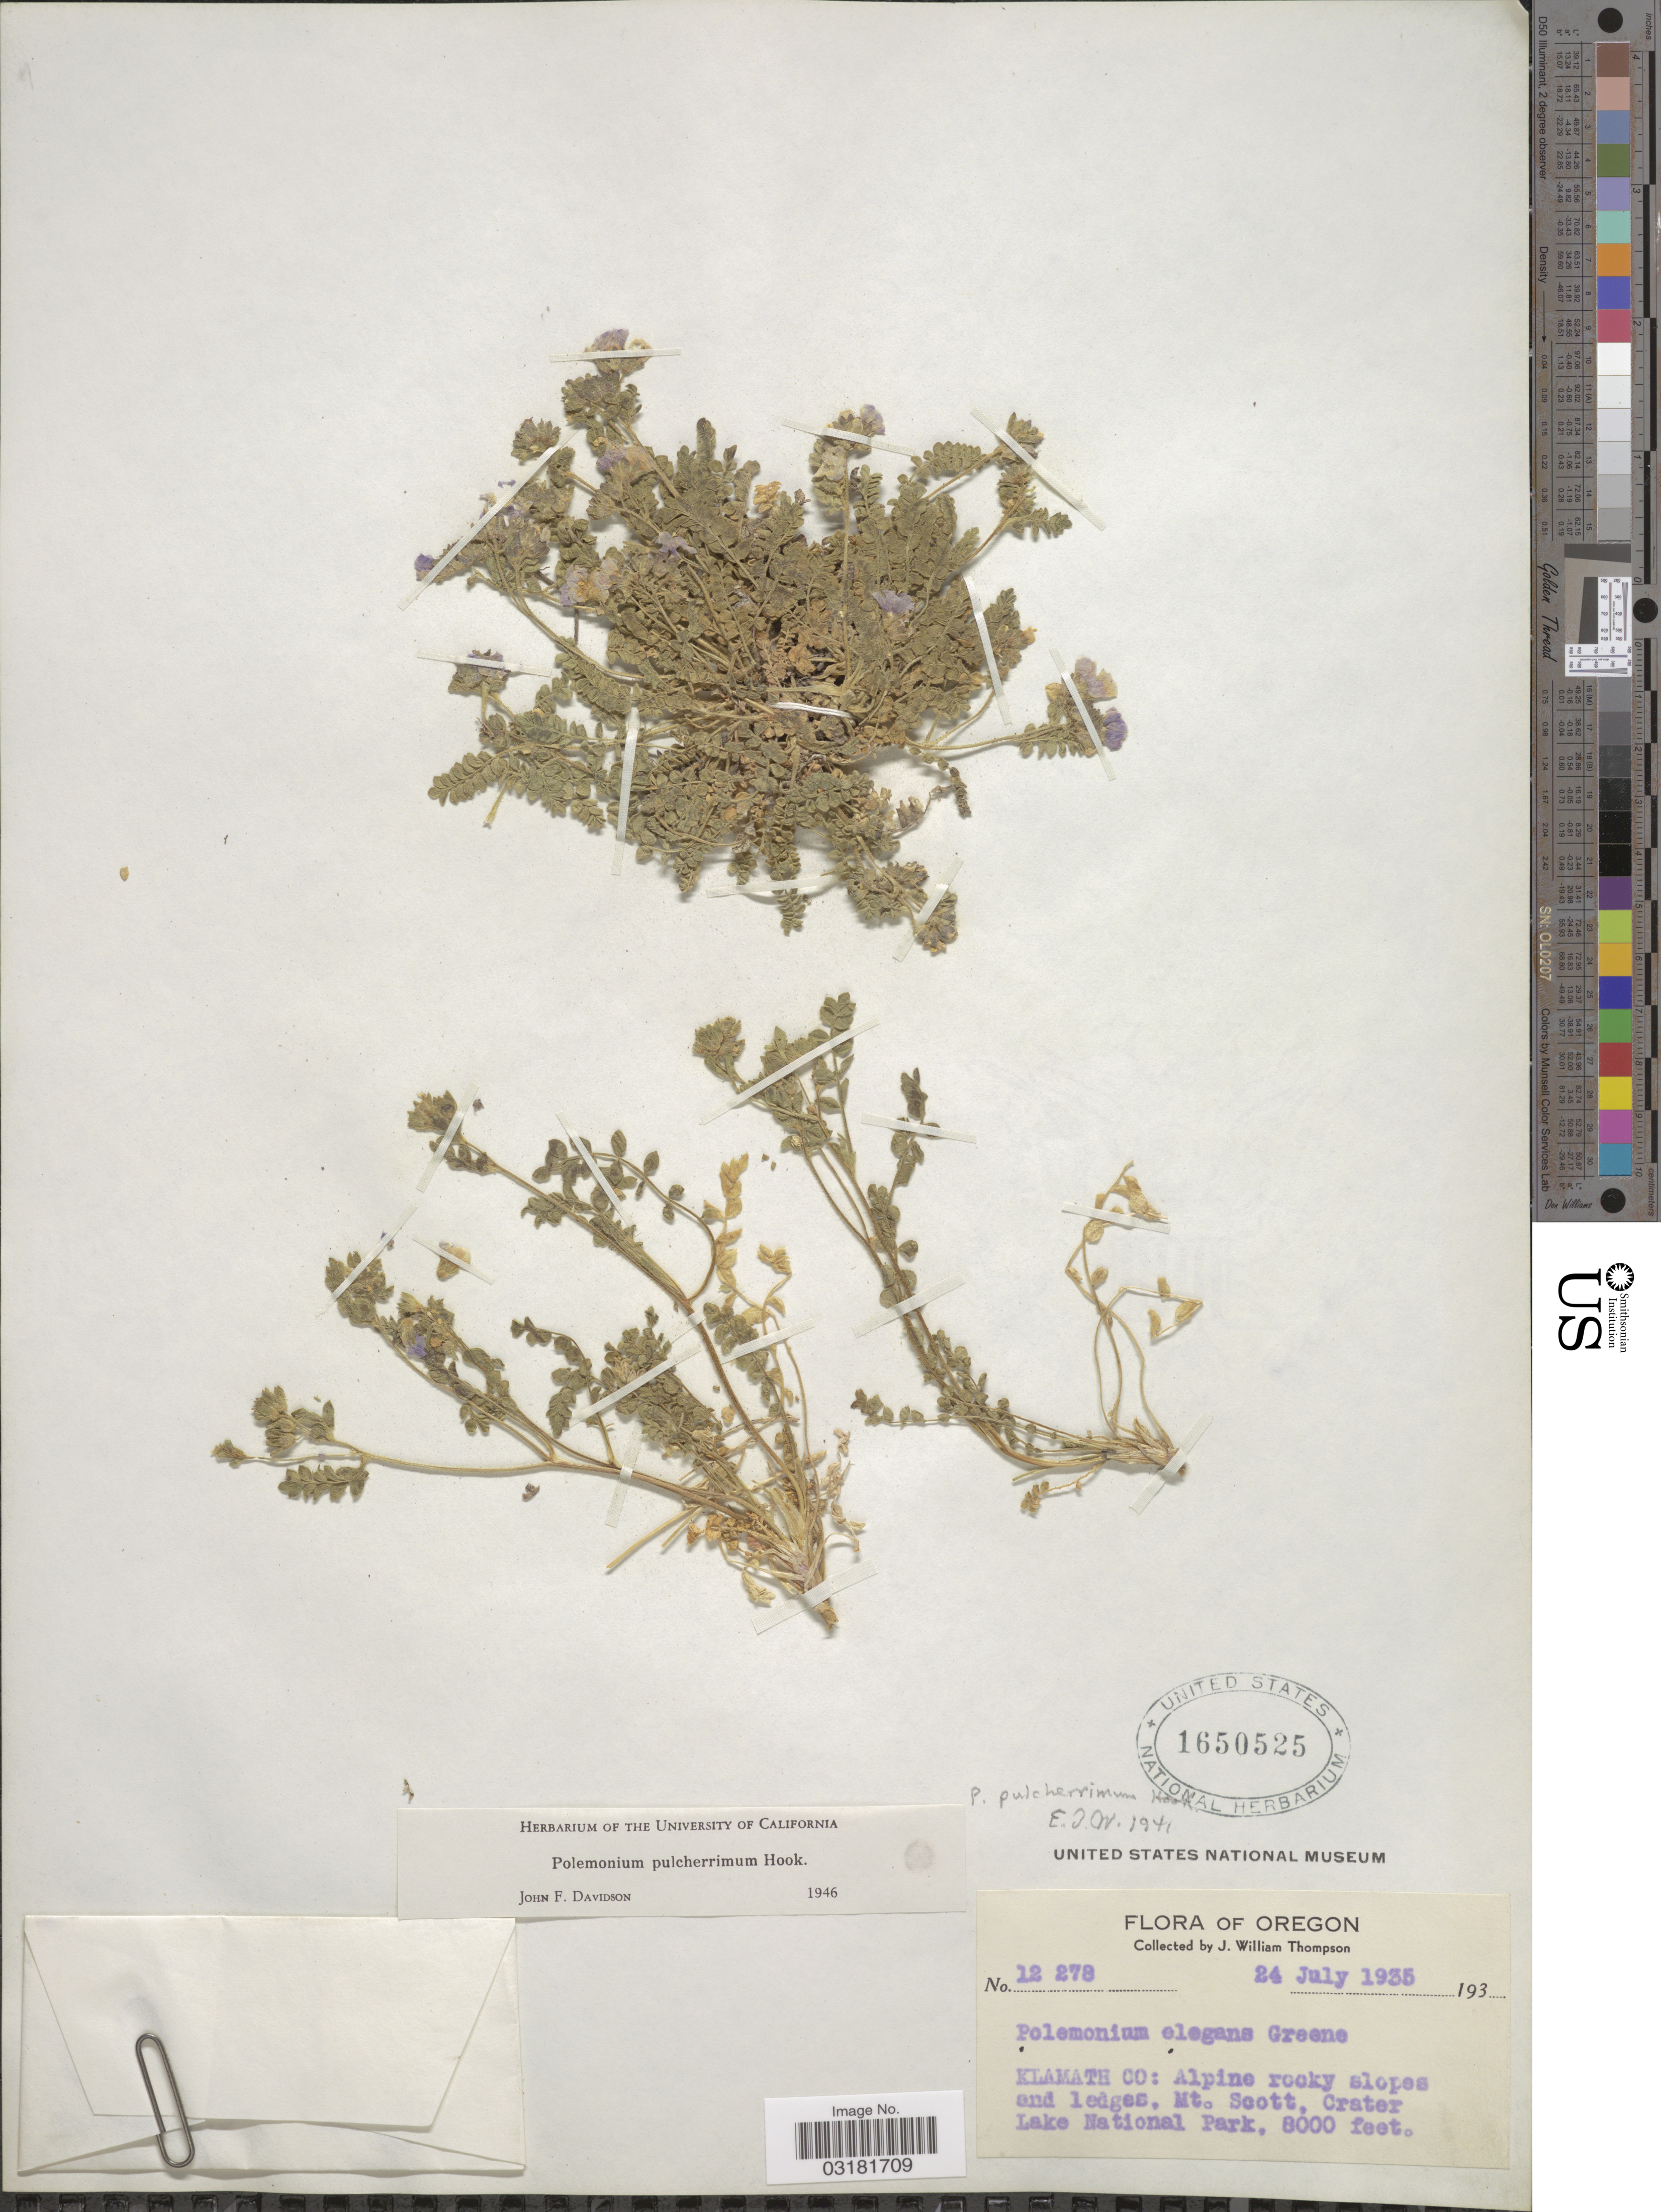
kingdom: Plantae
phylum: Tracheophyta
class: Magnoliopsida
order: Ericales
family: Polemoniaceae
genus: Polemonium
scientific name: Polemonium pulcherrimum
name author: Hook.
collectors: J. W. Thompson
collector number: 12278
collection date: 1935-07-24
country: United States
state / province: Oregon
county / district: Klamath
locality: Klamath Co: Alpine rocky slopes and ledges, Mt. Scott, Crater Lake National Park.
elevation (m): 2438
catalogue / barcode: US 1650525